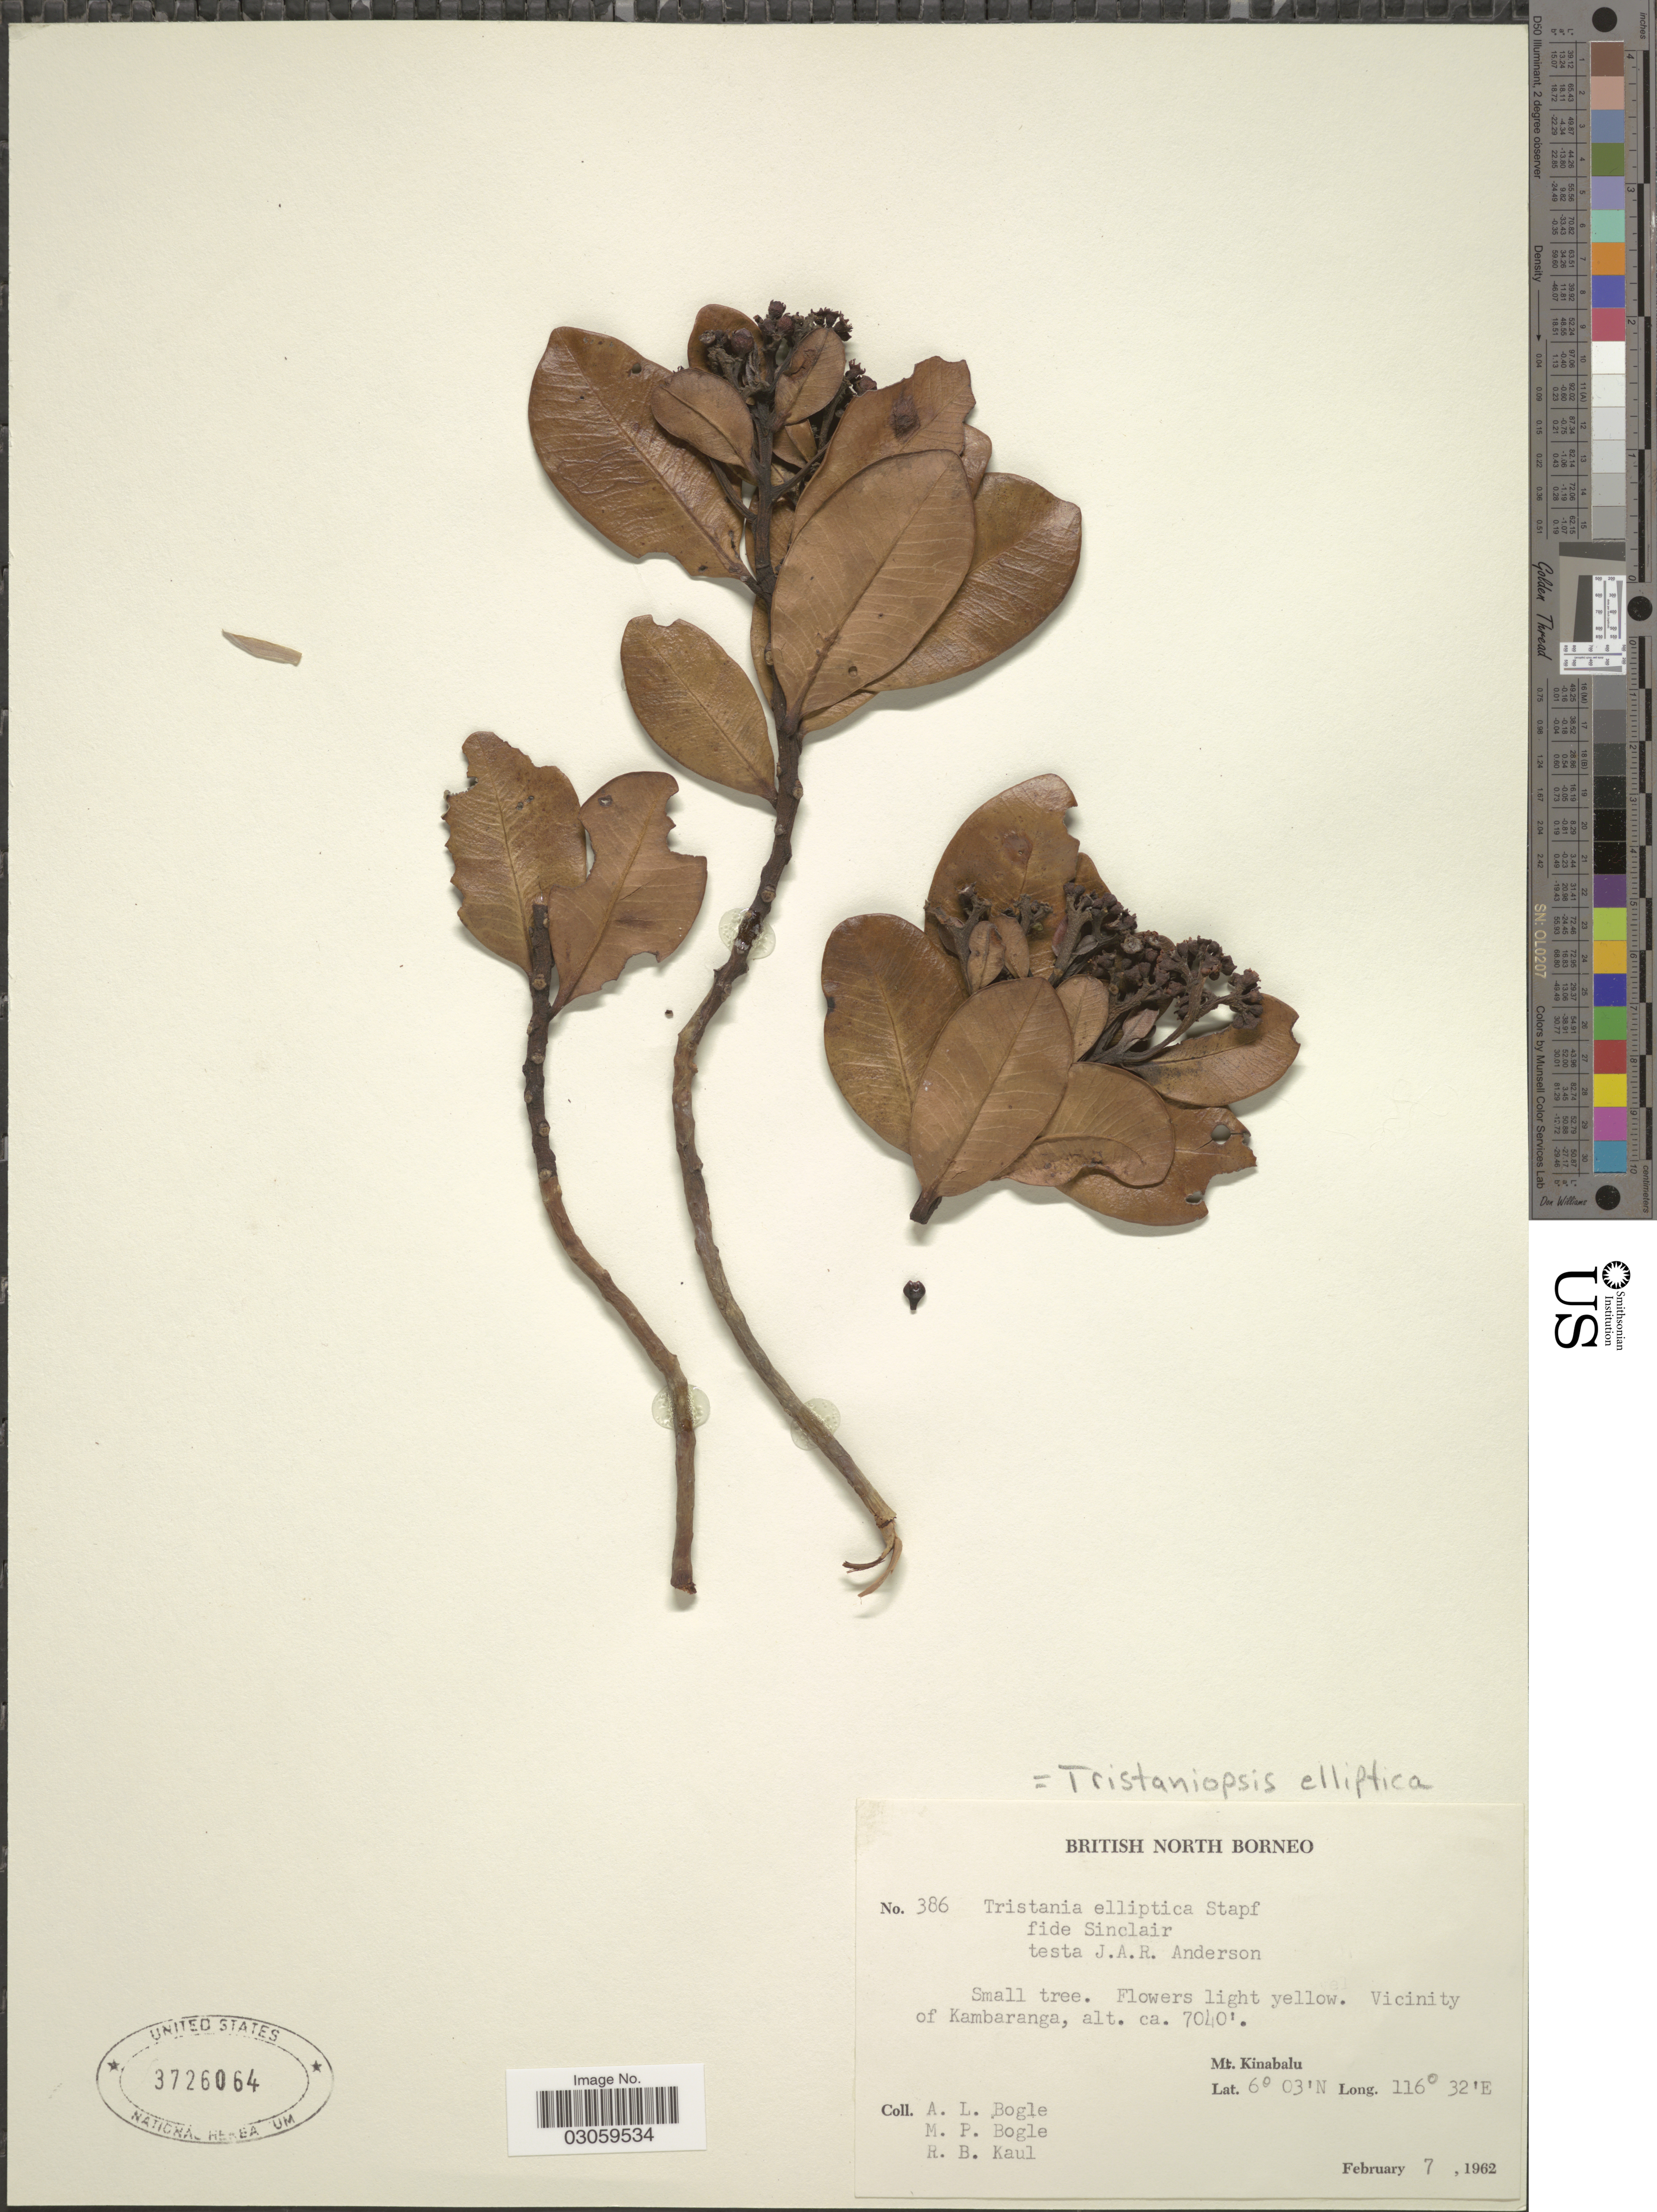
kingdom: Plantae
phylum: Tracheophyta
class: Magnoliopsida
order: Myrtales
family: Myrtaceae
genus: Tristaniopsis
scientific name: Tristaniopsis elliptica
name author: (Stapf) P.G. Wilson & J. T. Waterh.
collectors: Bogle, A.L., M. Bogle & R. Kaul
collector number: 386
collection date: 1962-02-07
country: Malaysia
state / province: Sabah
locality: British North Borneo. Vicinity of Kambaranga. Mt. Kinabalu.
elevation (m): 2146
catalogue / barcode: US 3726064